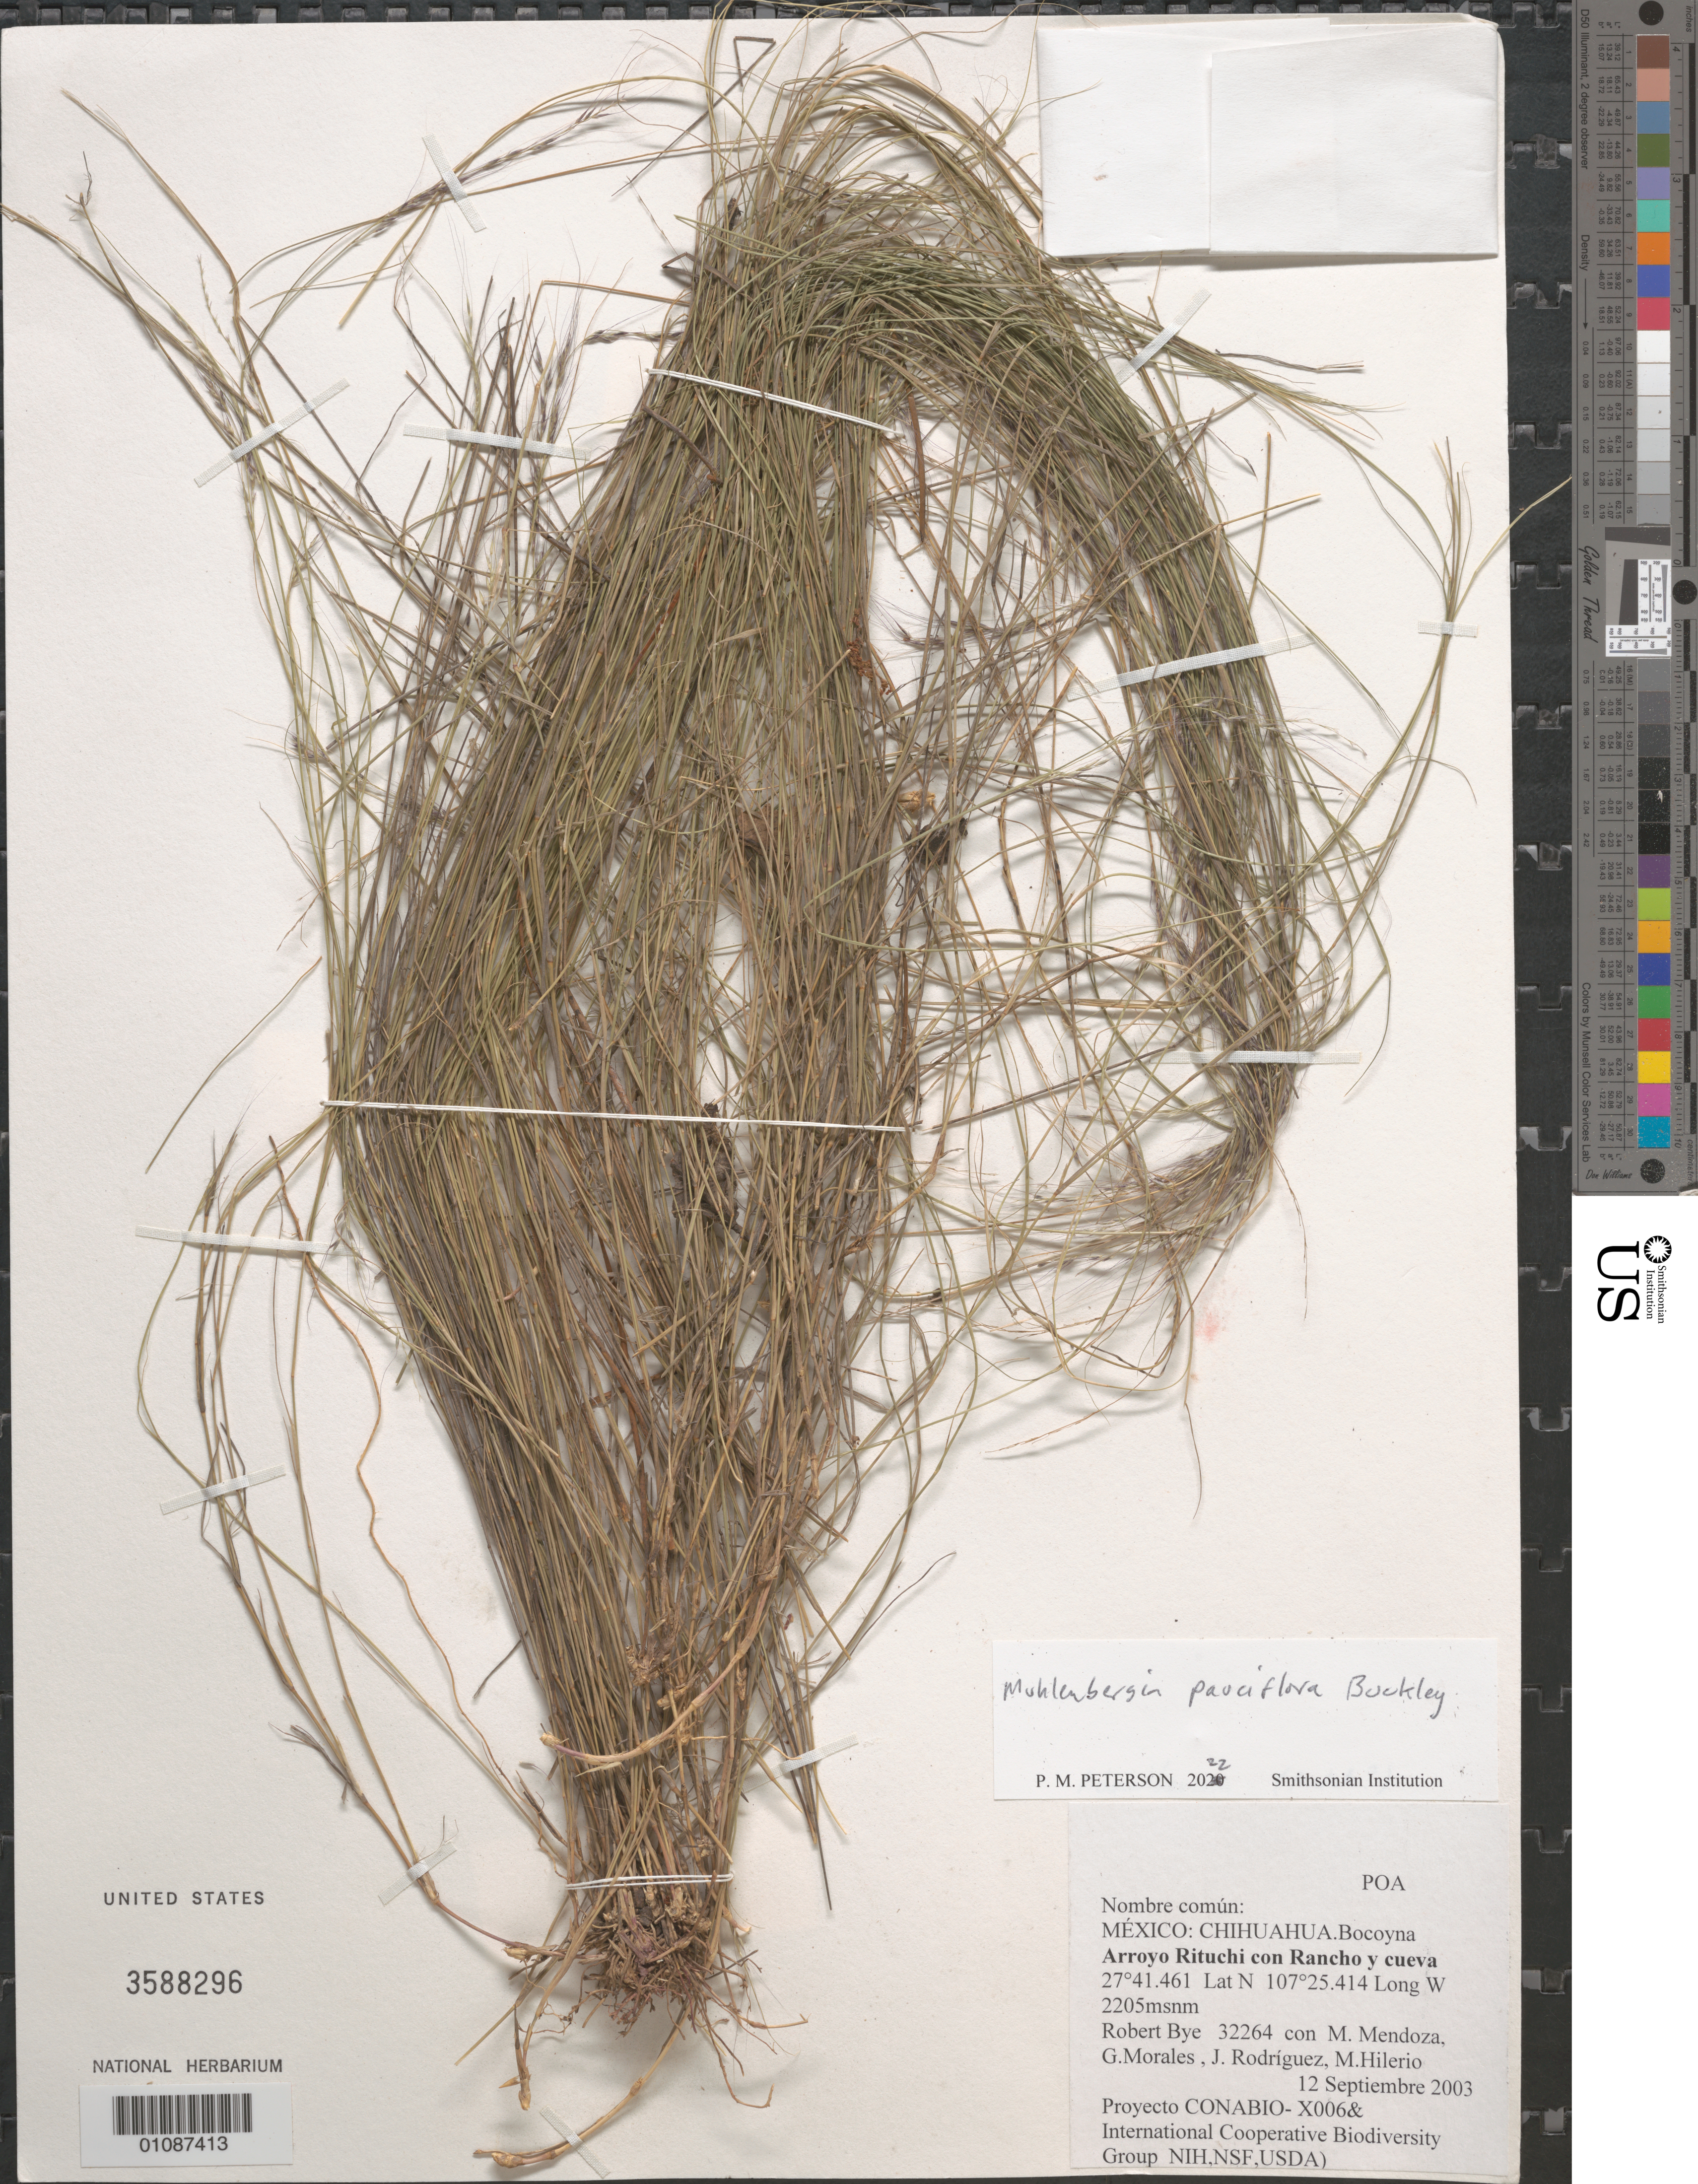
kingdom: Plantae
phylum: Tracheophyta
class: Liliopsida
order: Poales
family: Poaceae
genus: Muhlenbergia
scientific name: Muhlenbergia pauciflora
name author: Buckley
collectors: R. A. Bye, M. Mendoza Garcia, G. Morales, J. Rodríguez & M. Hilerio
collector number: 32264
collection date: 2003-09-12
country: Mexico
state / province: Chihuahua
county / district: Bocoyna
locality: Arroyo Rituchi con Rancho y cueva.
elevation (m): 2205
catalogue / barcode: US 3588296